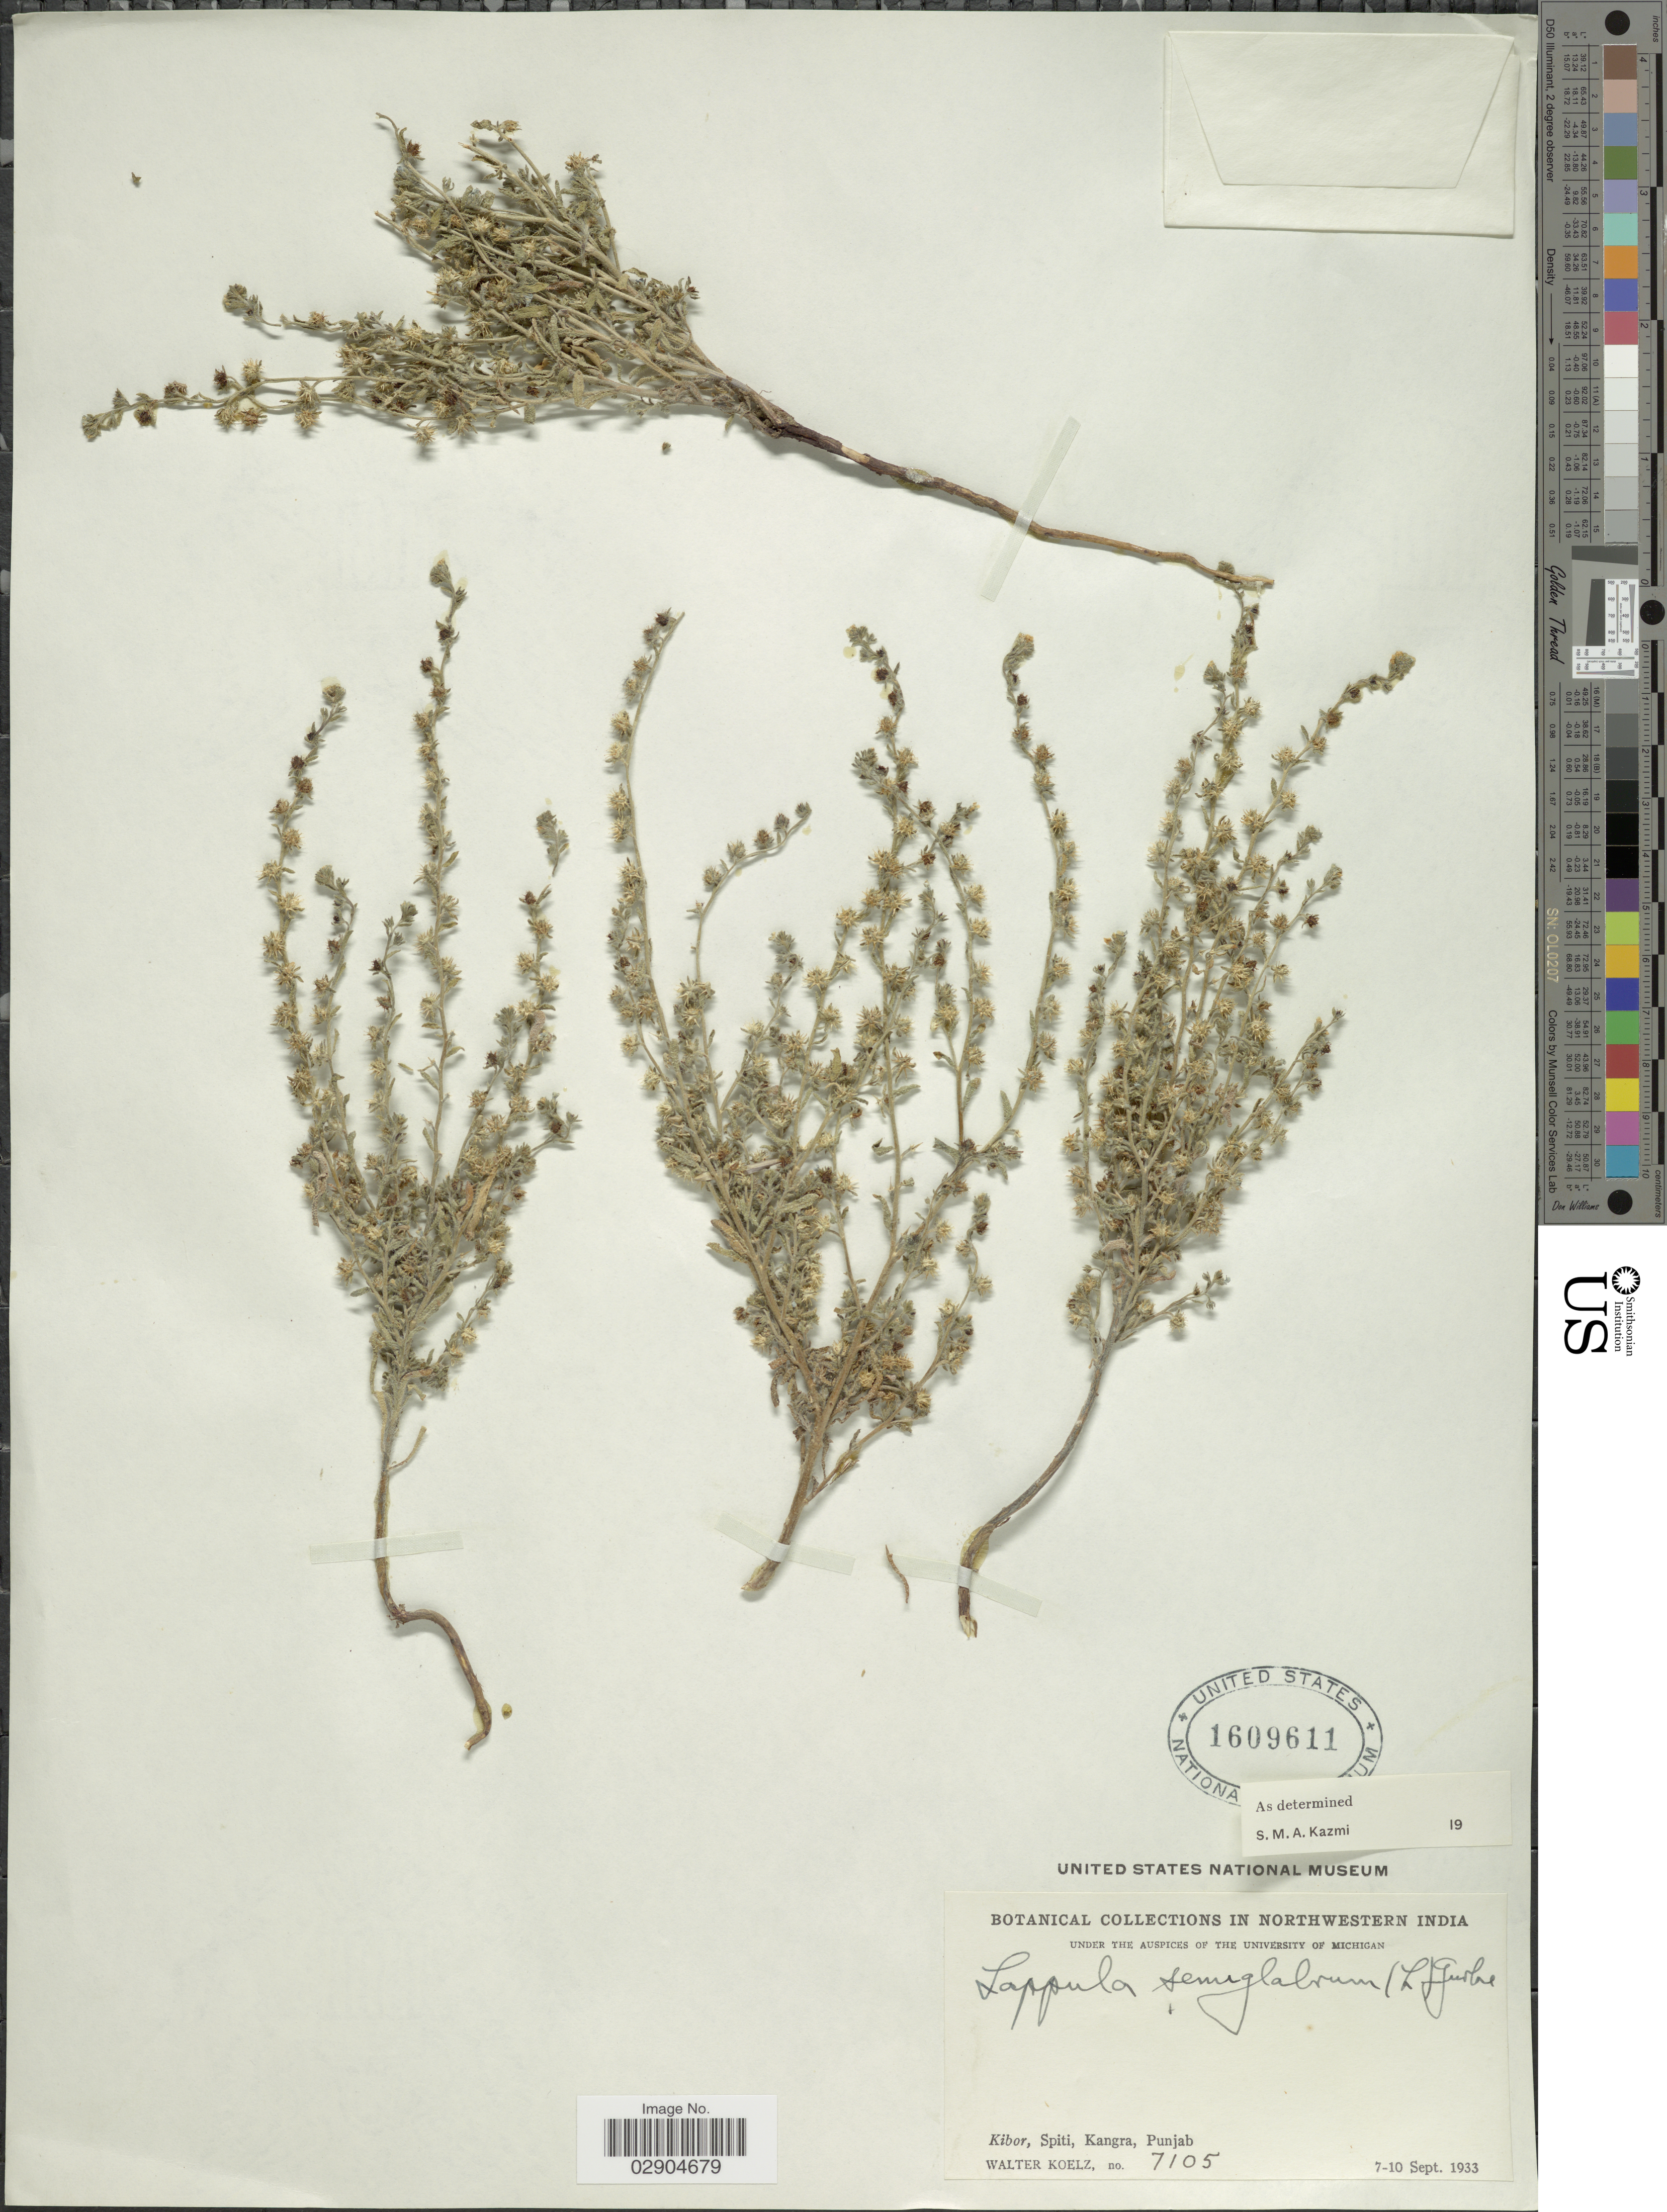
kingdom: Plantae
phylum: Tracheophyta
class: Magnoliopsida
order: Boraginales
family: Boraginaceae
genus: Lappula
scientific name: Lappula marginata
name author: (M. Bieb.) Gürke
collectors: W. N. Koelz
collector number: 7105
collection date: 1933-09-07/1933-09-10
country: India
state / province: Punjab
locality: In Northwestern India. Kibor, Spiti, Kangra, Punjab.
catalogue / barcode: US 1609611